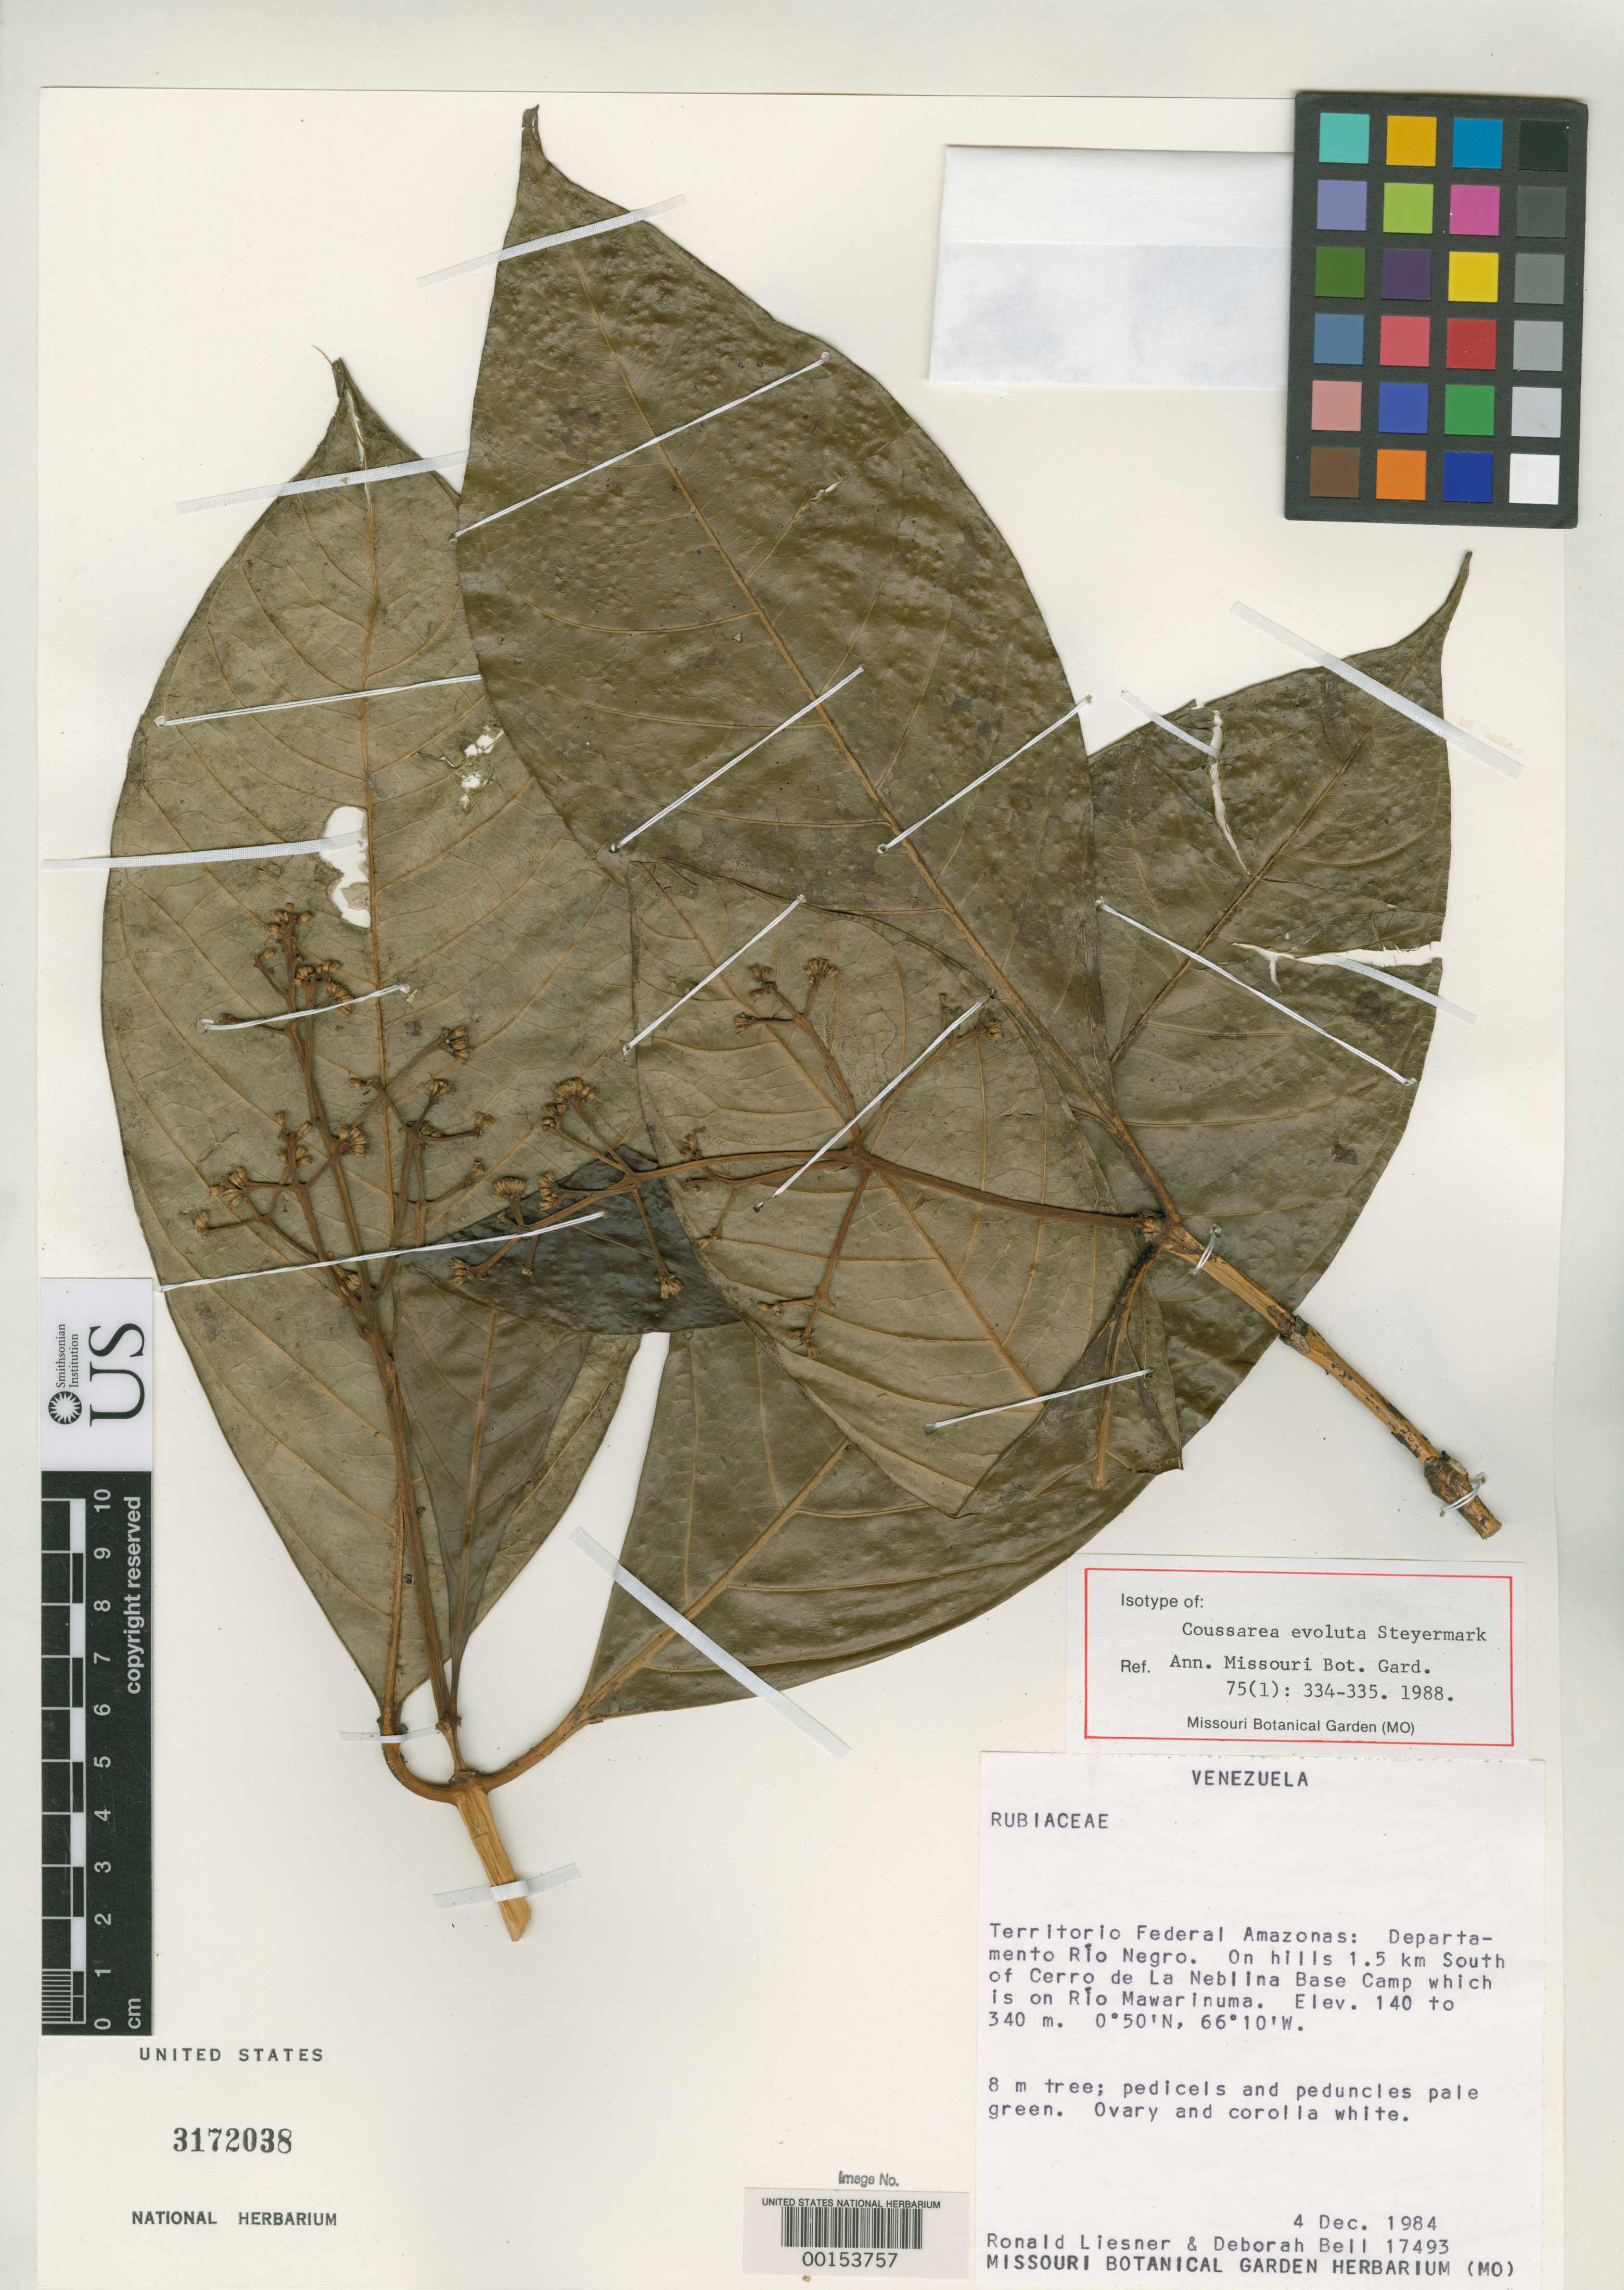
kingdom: Plantae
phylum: Tracheophyta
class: Magnoliopsida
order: Gentianales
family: Rubiaceae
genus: Coussarea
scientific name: Coussarea evoluta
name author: Steyerm.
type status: Isotype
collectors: R. L. Liesner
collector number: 17493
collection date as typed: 02 Dec 1984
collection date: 1984-12-02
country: Venezuela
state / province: Amazonas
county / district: Rio Negro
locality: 1.5 km E of Cerro de La Neblina Base Camp, Rio Mawarinuma. 0 to 3 km S of main river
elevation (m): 140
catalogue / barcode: US 3172038